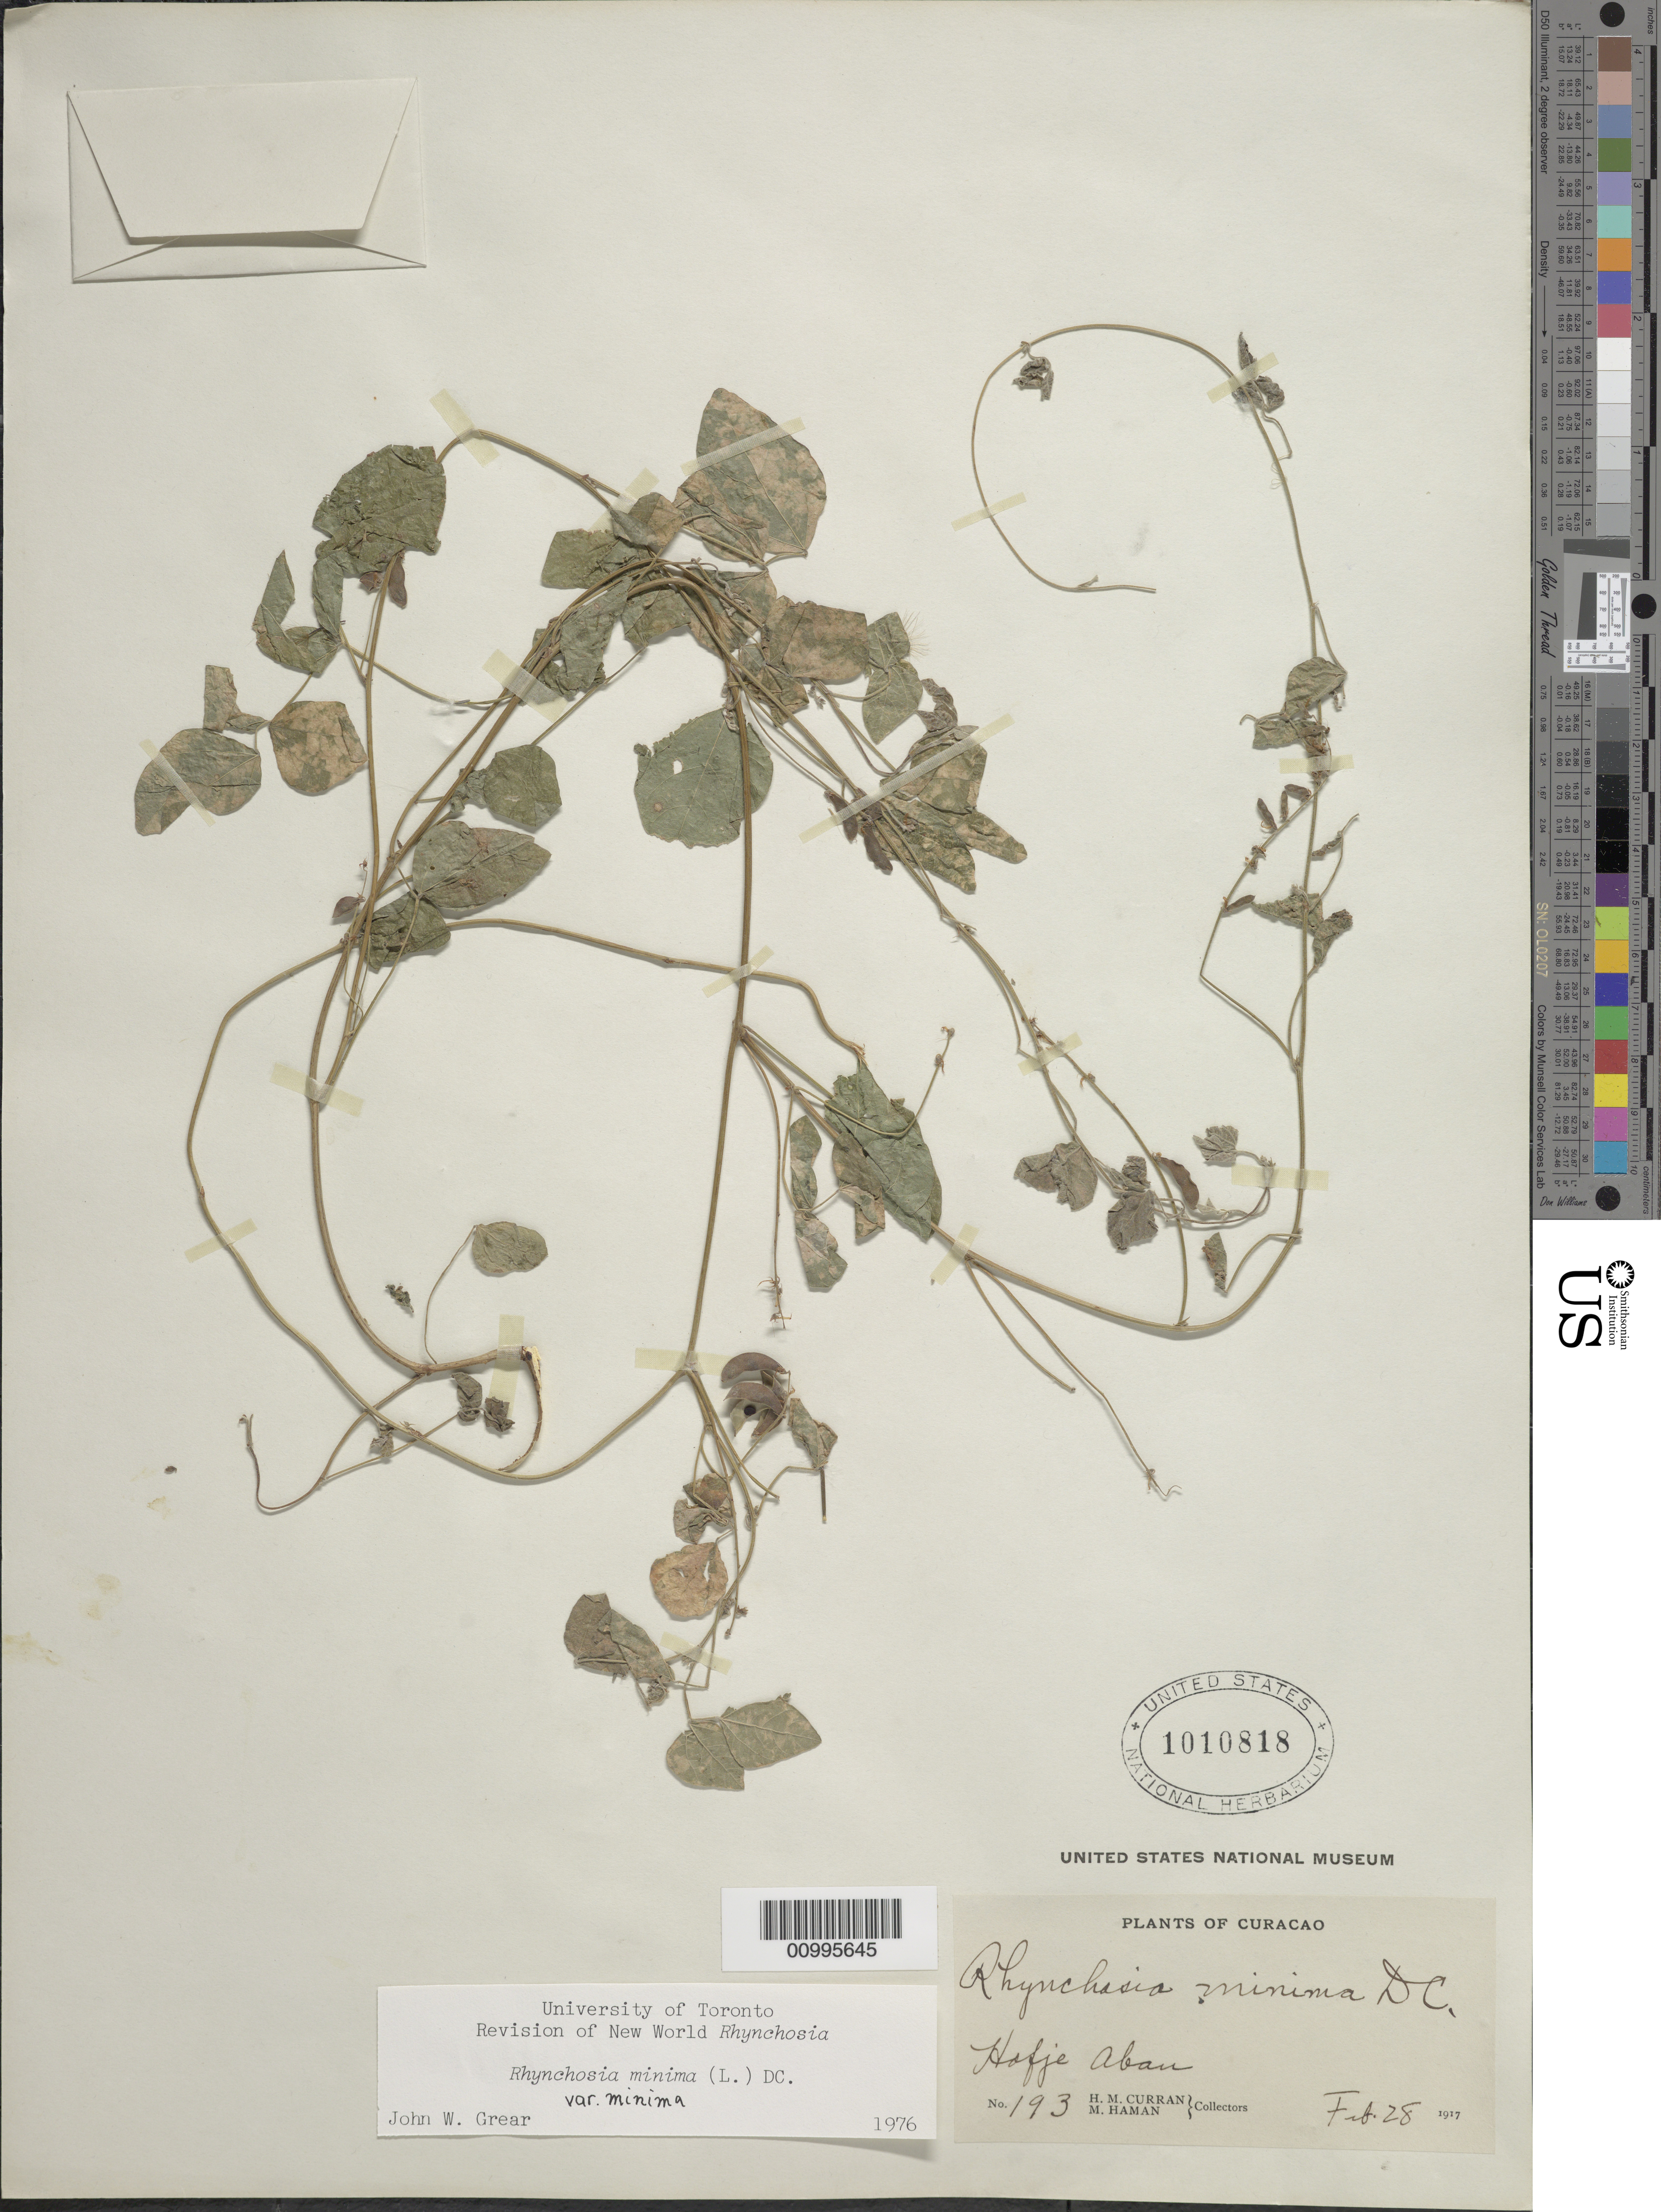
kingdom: Plantae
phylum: Tracheophyta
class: Magnoliopsida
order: Fabales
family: Fabaceae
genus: Rhynchosia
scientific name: Rhynchosia minima var. minima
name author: (L.) DC.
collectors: H. M. Curran & M. Haman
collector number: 193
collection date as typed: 28 Feb 1917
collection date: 1917-02-28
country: Curaçao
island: Curaçao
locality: Hofje Abau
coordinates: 0 N, 0 E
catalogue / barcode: US 1010818